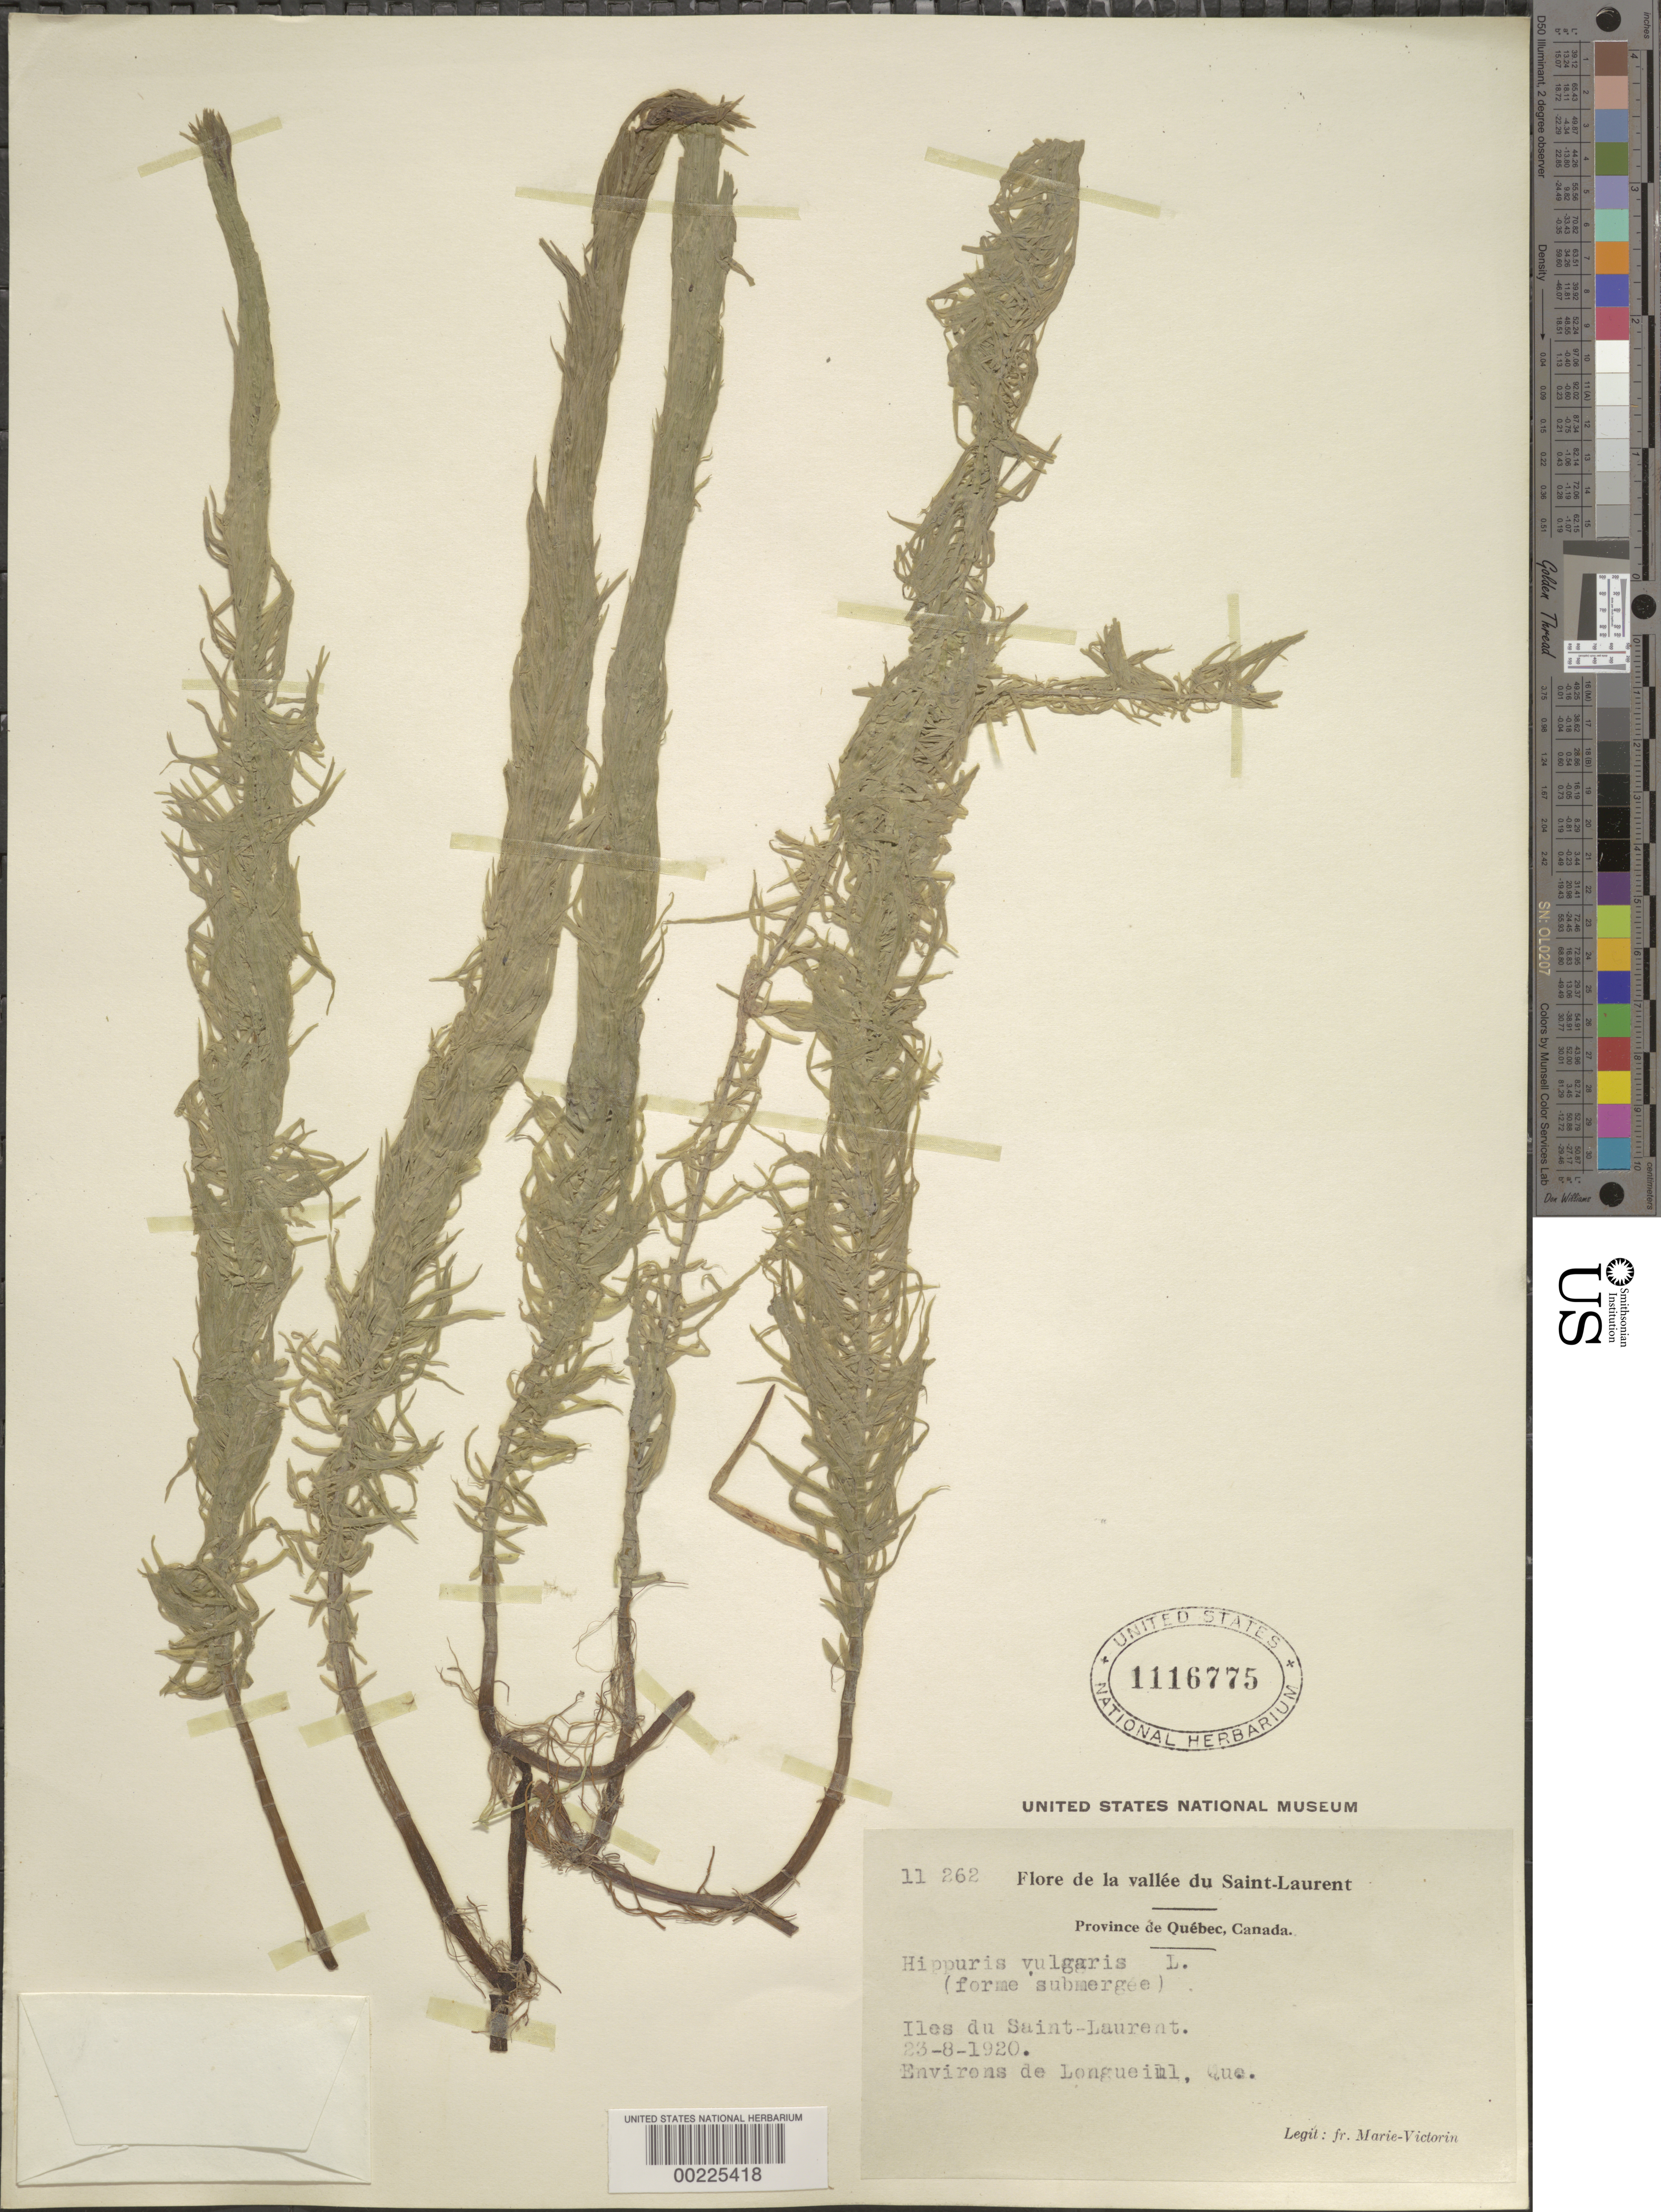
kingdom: Plantae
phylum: Tracheophyta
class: Magnoliopsida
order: Lamiales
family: Plantaginaceae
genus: Hippuris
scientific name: Hippuris vulgaris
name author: L.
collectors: Fr. Marie-Victorin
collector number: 11262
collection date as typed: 23 Aug 1920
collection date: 1920-08-23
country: Canada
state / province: Quebec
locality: Iles du saint-laurent; environs de longueiul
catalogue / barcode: US 1116775